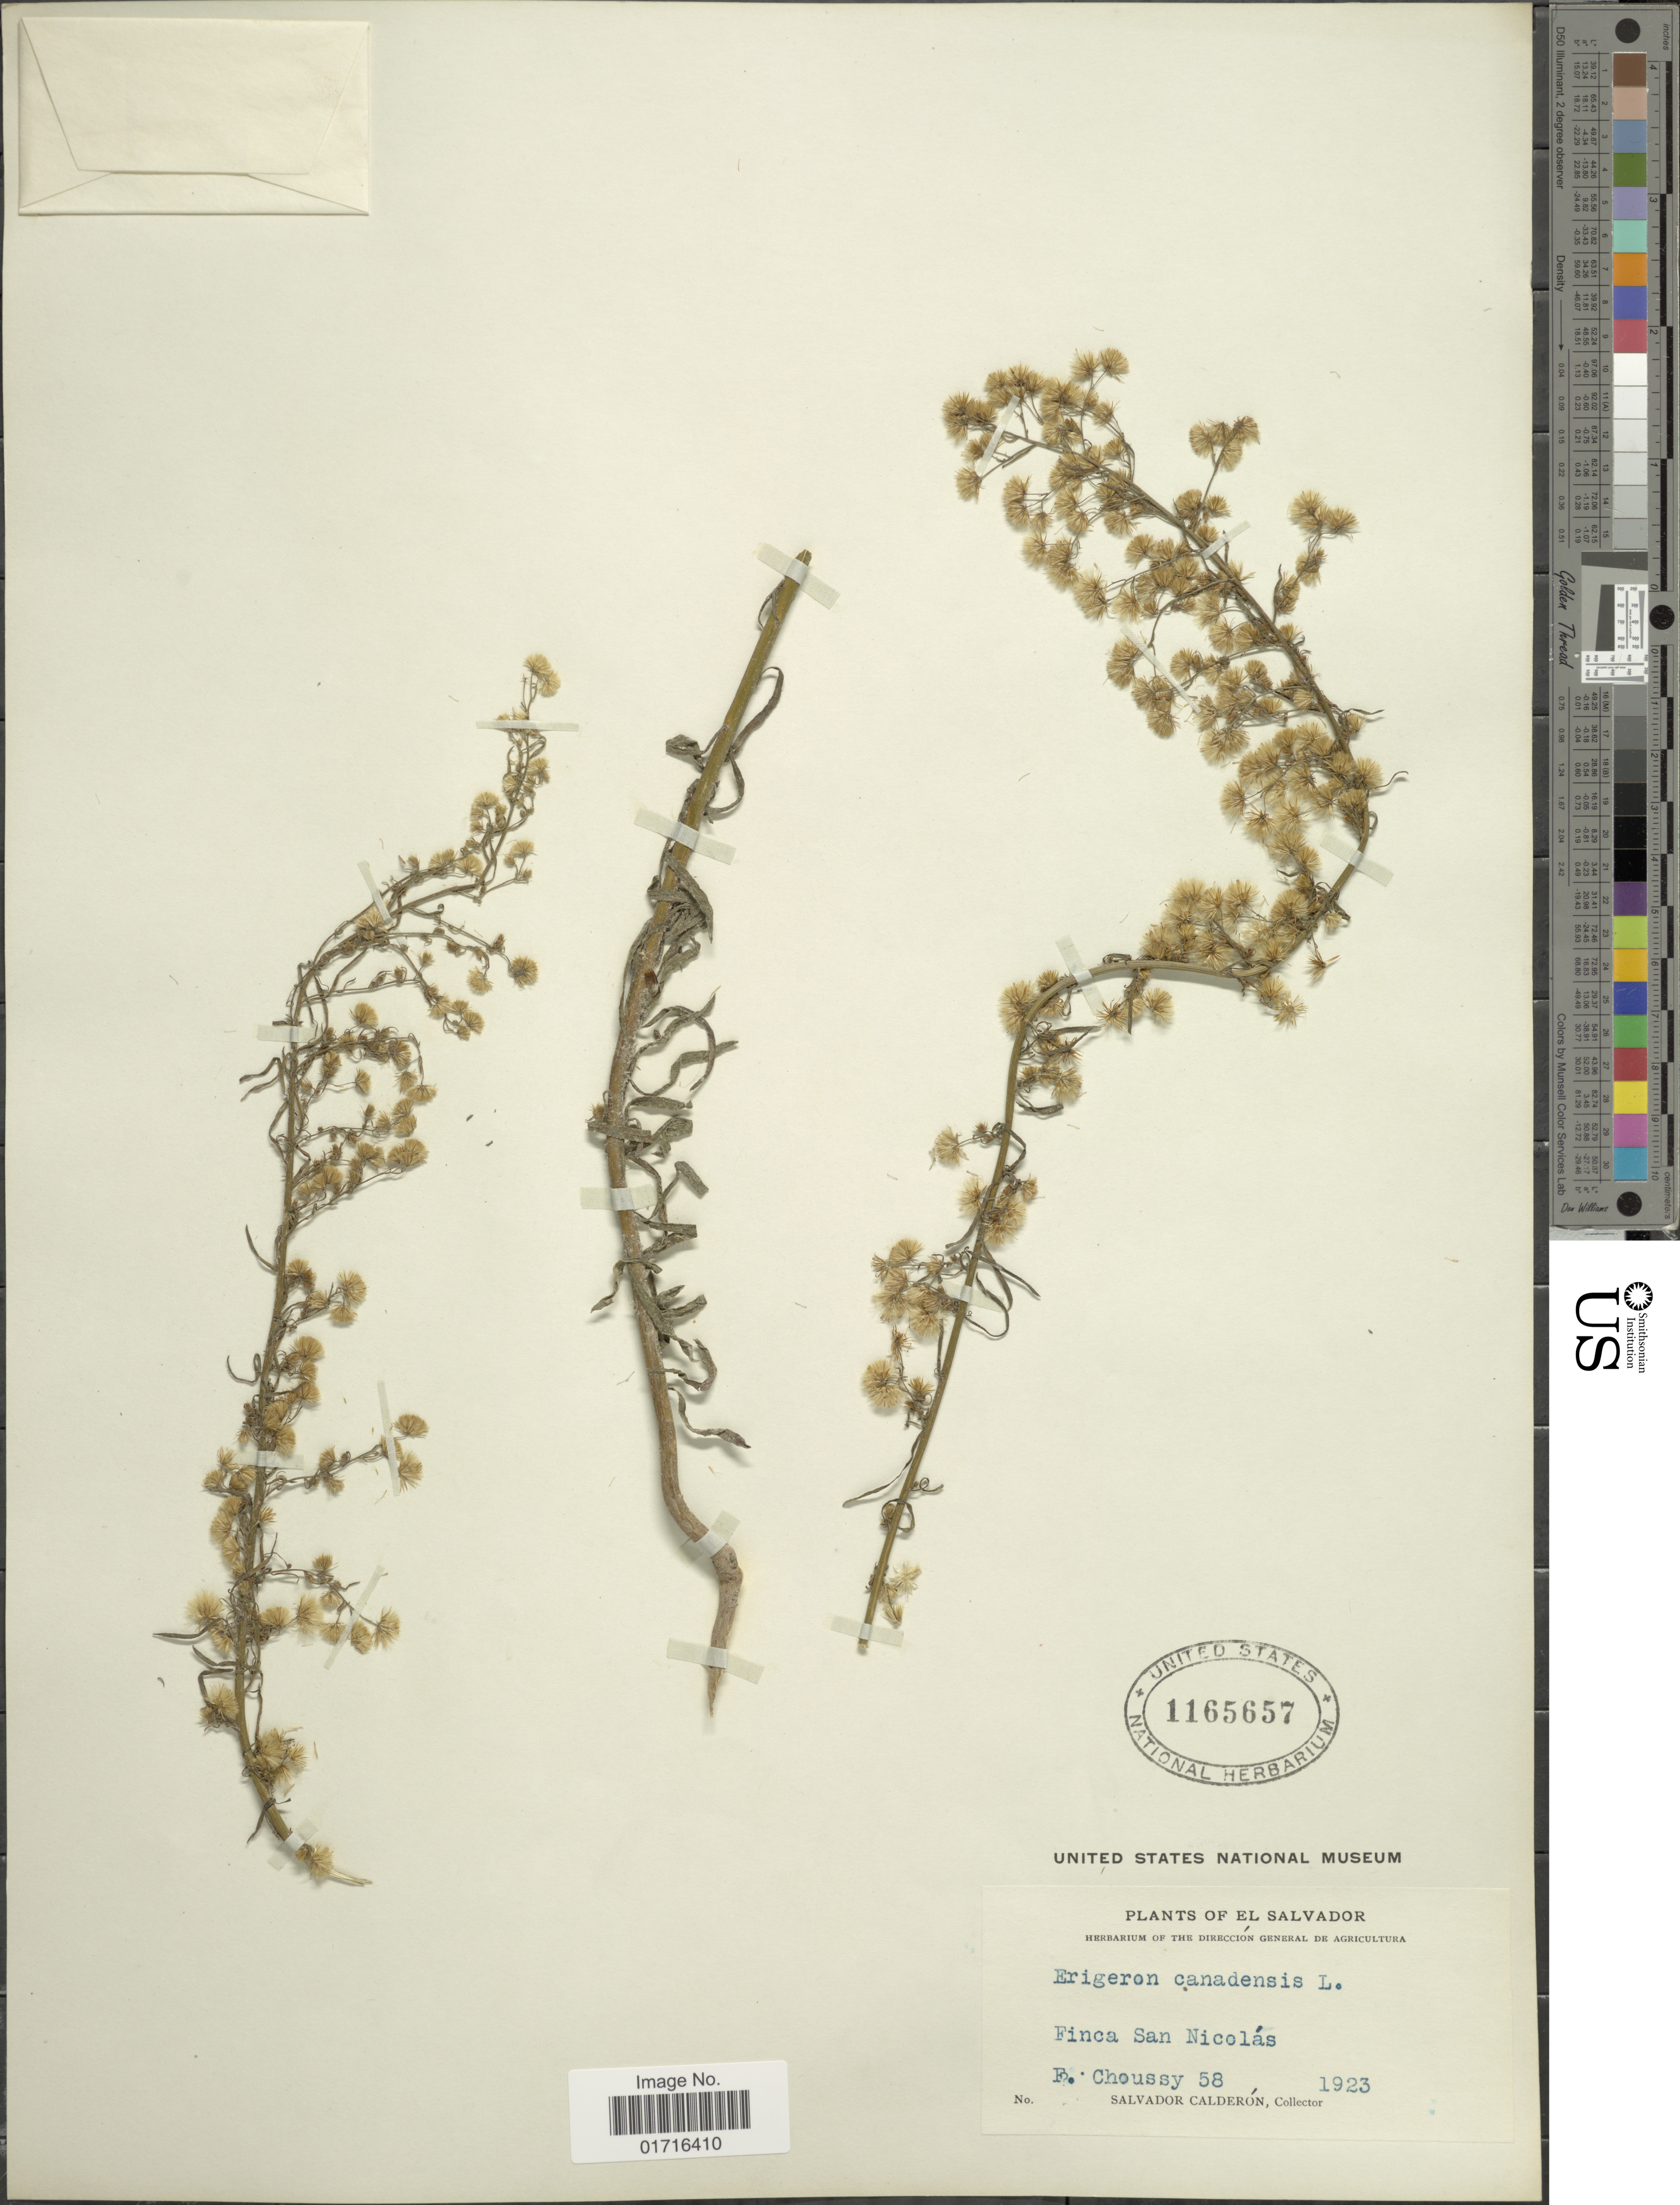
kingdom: Plantae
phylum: Tracheophyta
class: Magnoliopsida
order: Asterales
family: Asteraceae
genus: Conyza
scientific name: Conyza canadensis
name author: (L.) Cronq.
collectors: S. Calderón & F. Choussy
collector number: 58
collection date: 1923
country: El Salvador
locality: Finca San Nicolas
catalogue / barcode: US 1165657